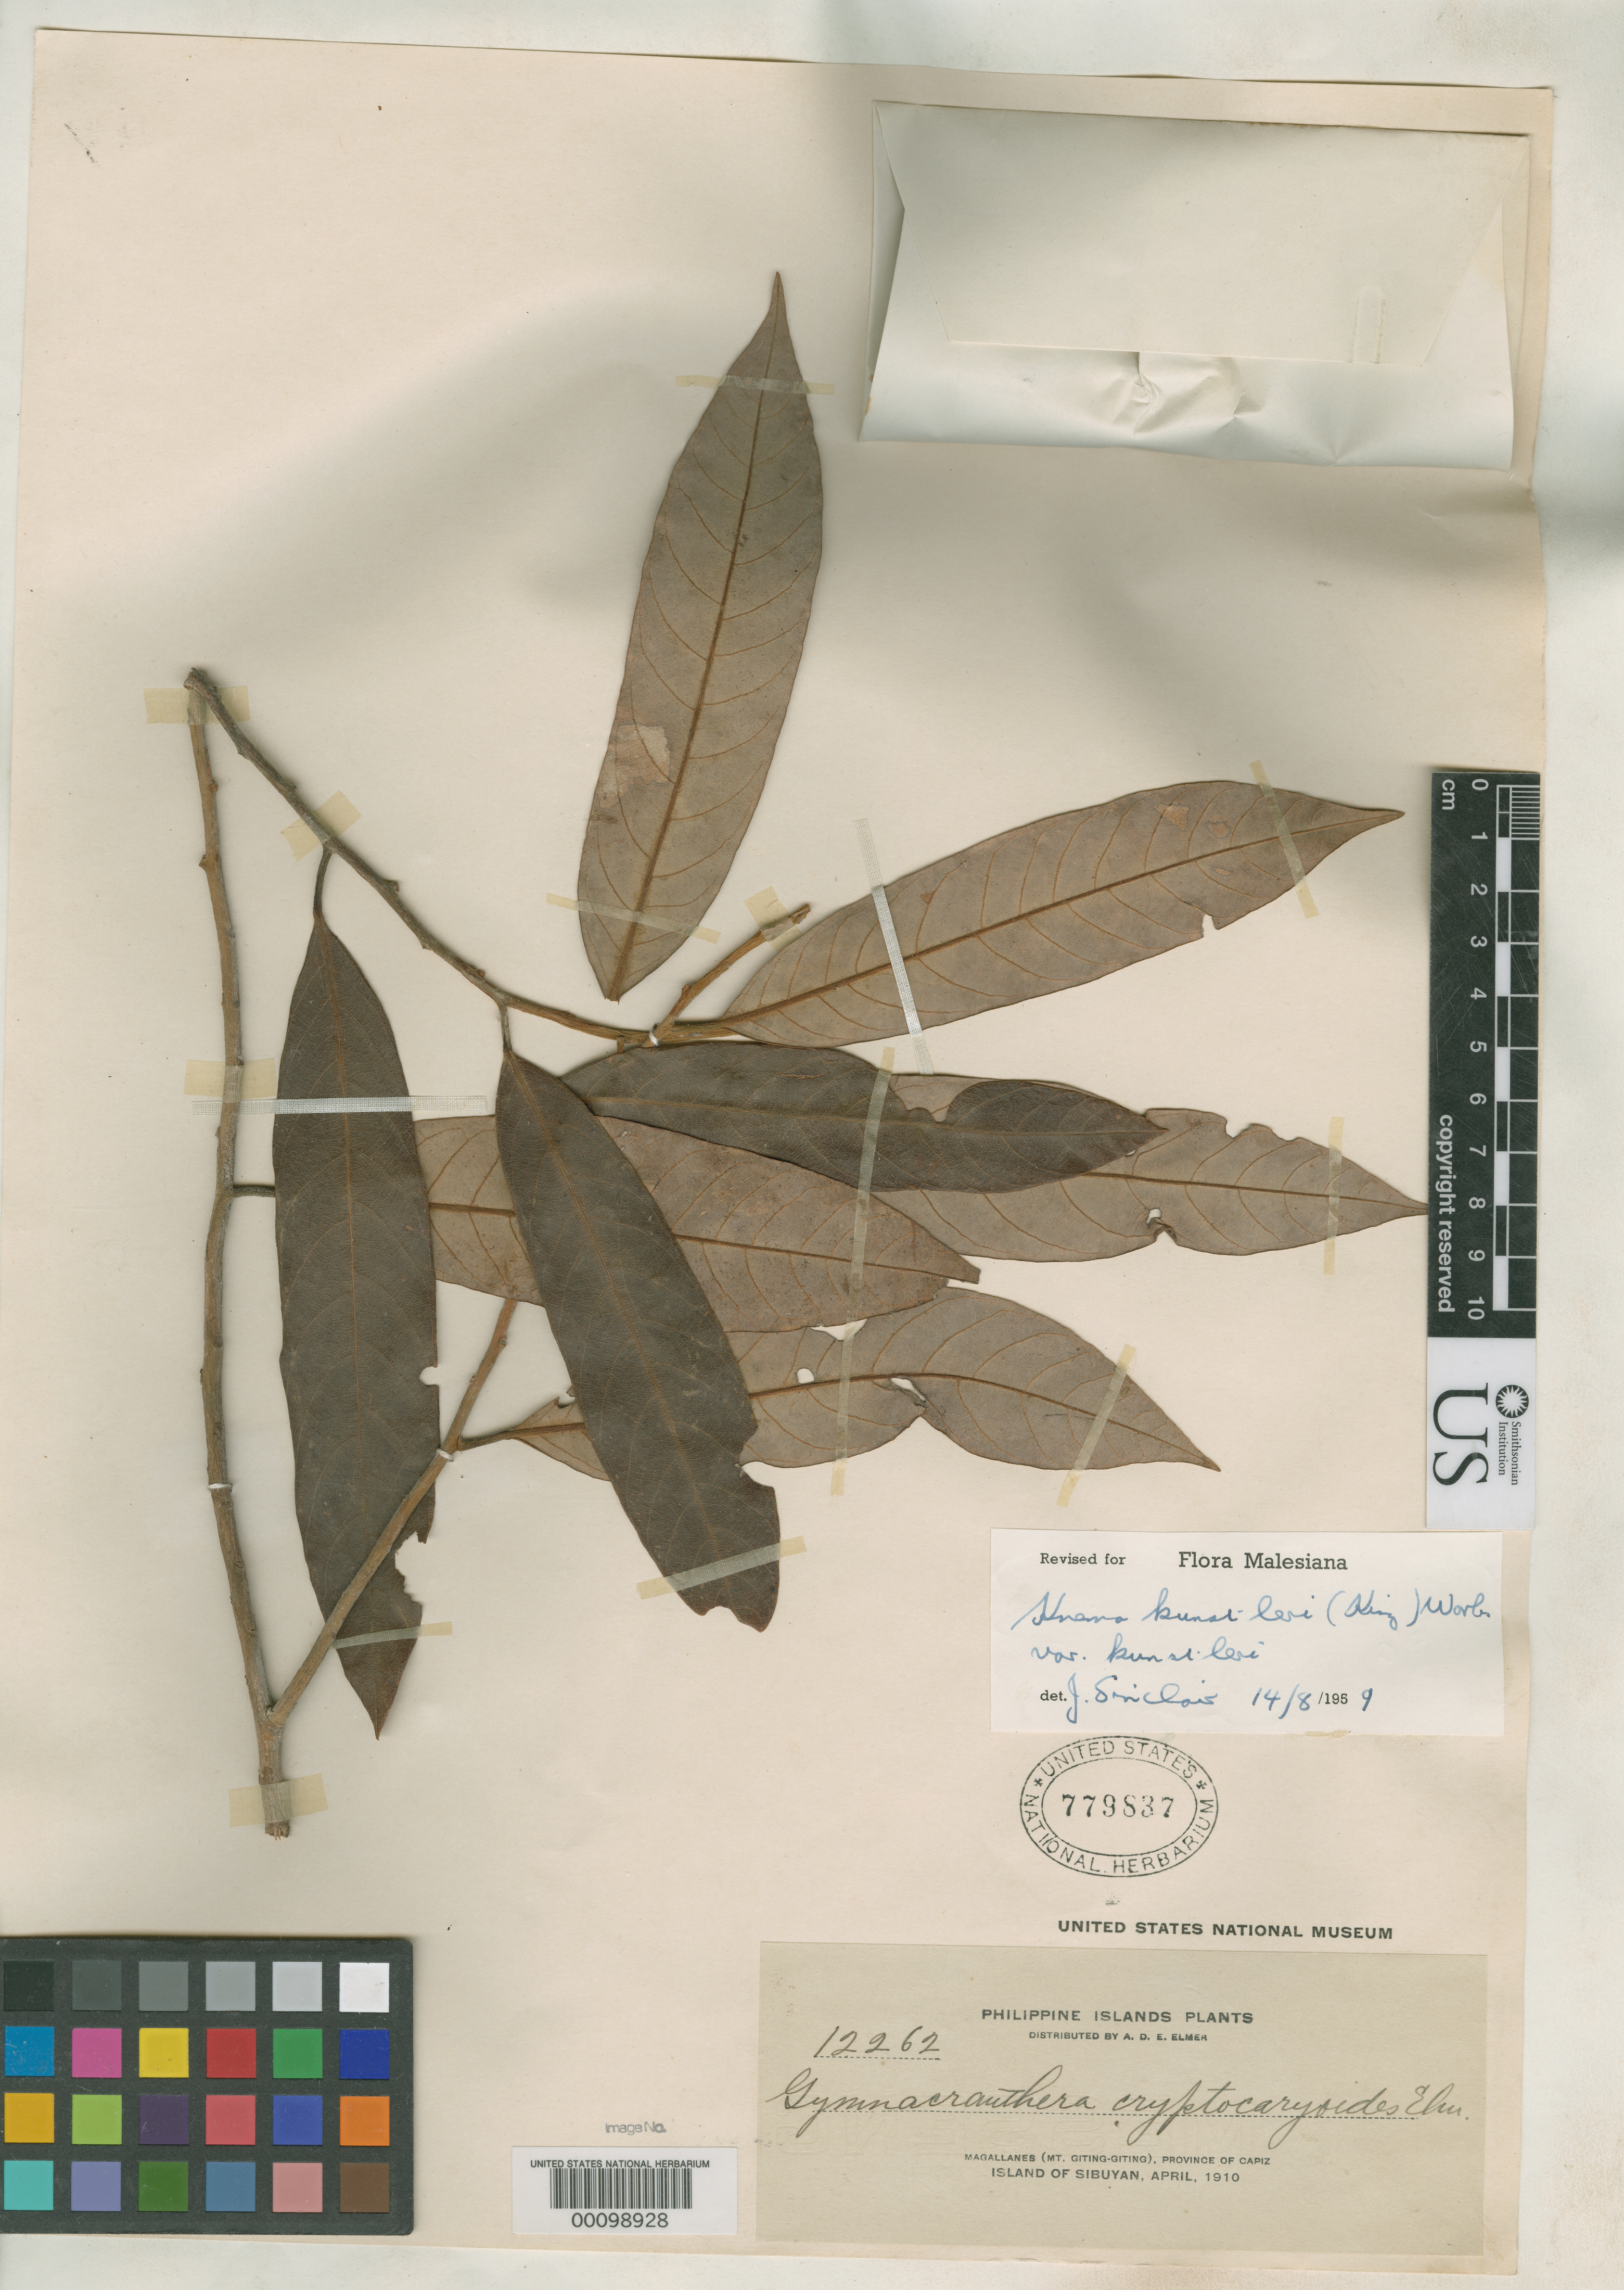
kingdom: Plantae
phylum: Tracheophyta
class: Magnoliopsida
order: Magnoliales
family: Myristicaceae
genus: Gymnacranthera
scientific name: Gymnacranthera cryptocaryoides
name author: Elmer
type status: Isotype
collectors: A. D. E. Elmer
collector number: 12262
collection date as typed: Apr 1910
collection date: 1910-04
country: Philippines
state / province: Mimaropa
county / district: Romblon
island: Sibuyan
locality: Magallanes (Mt. Giting-Giting).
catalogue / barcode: US 779837